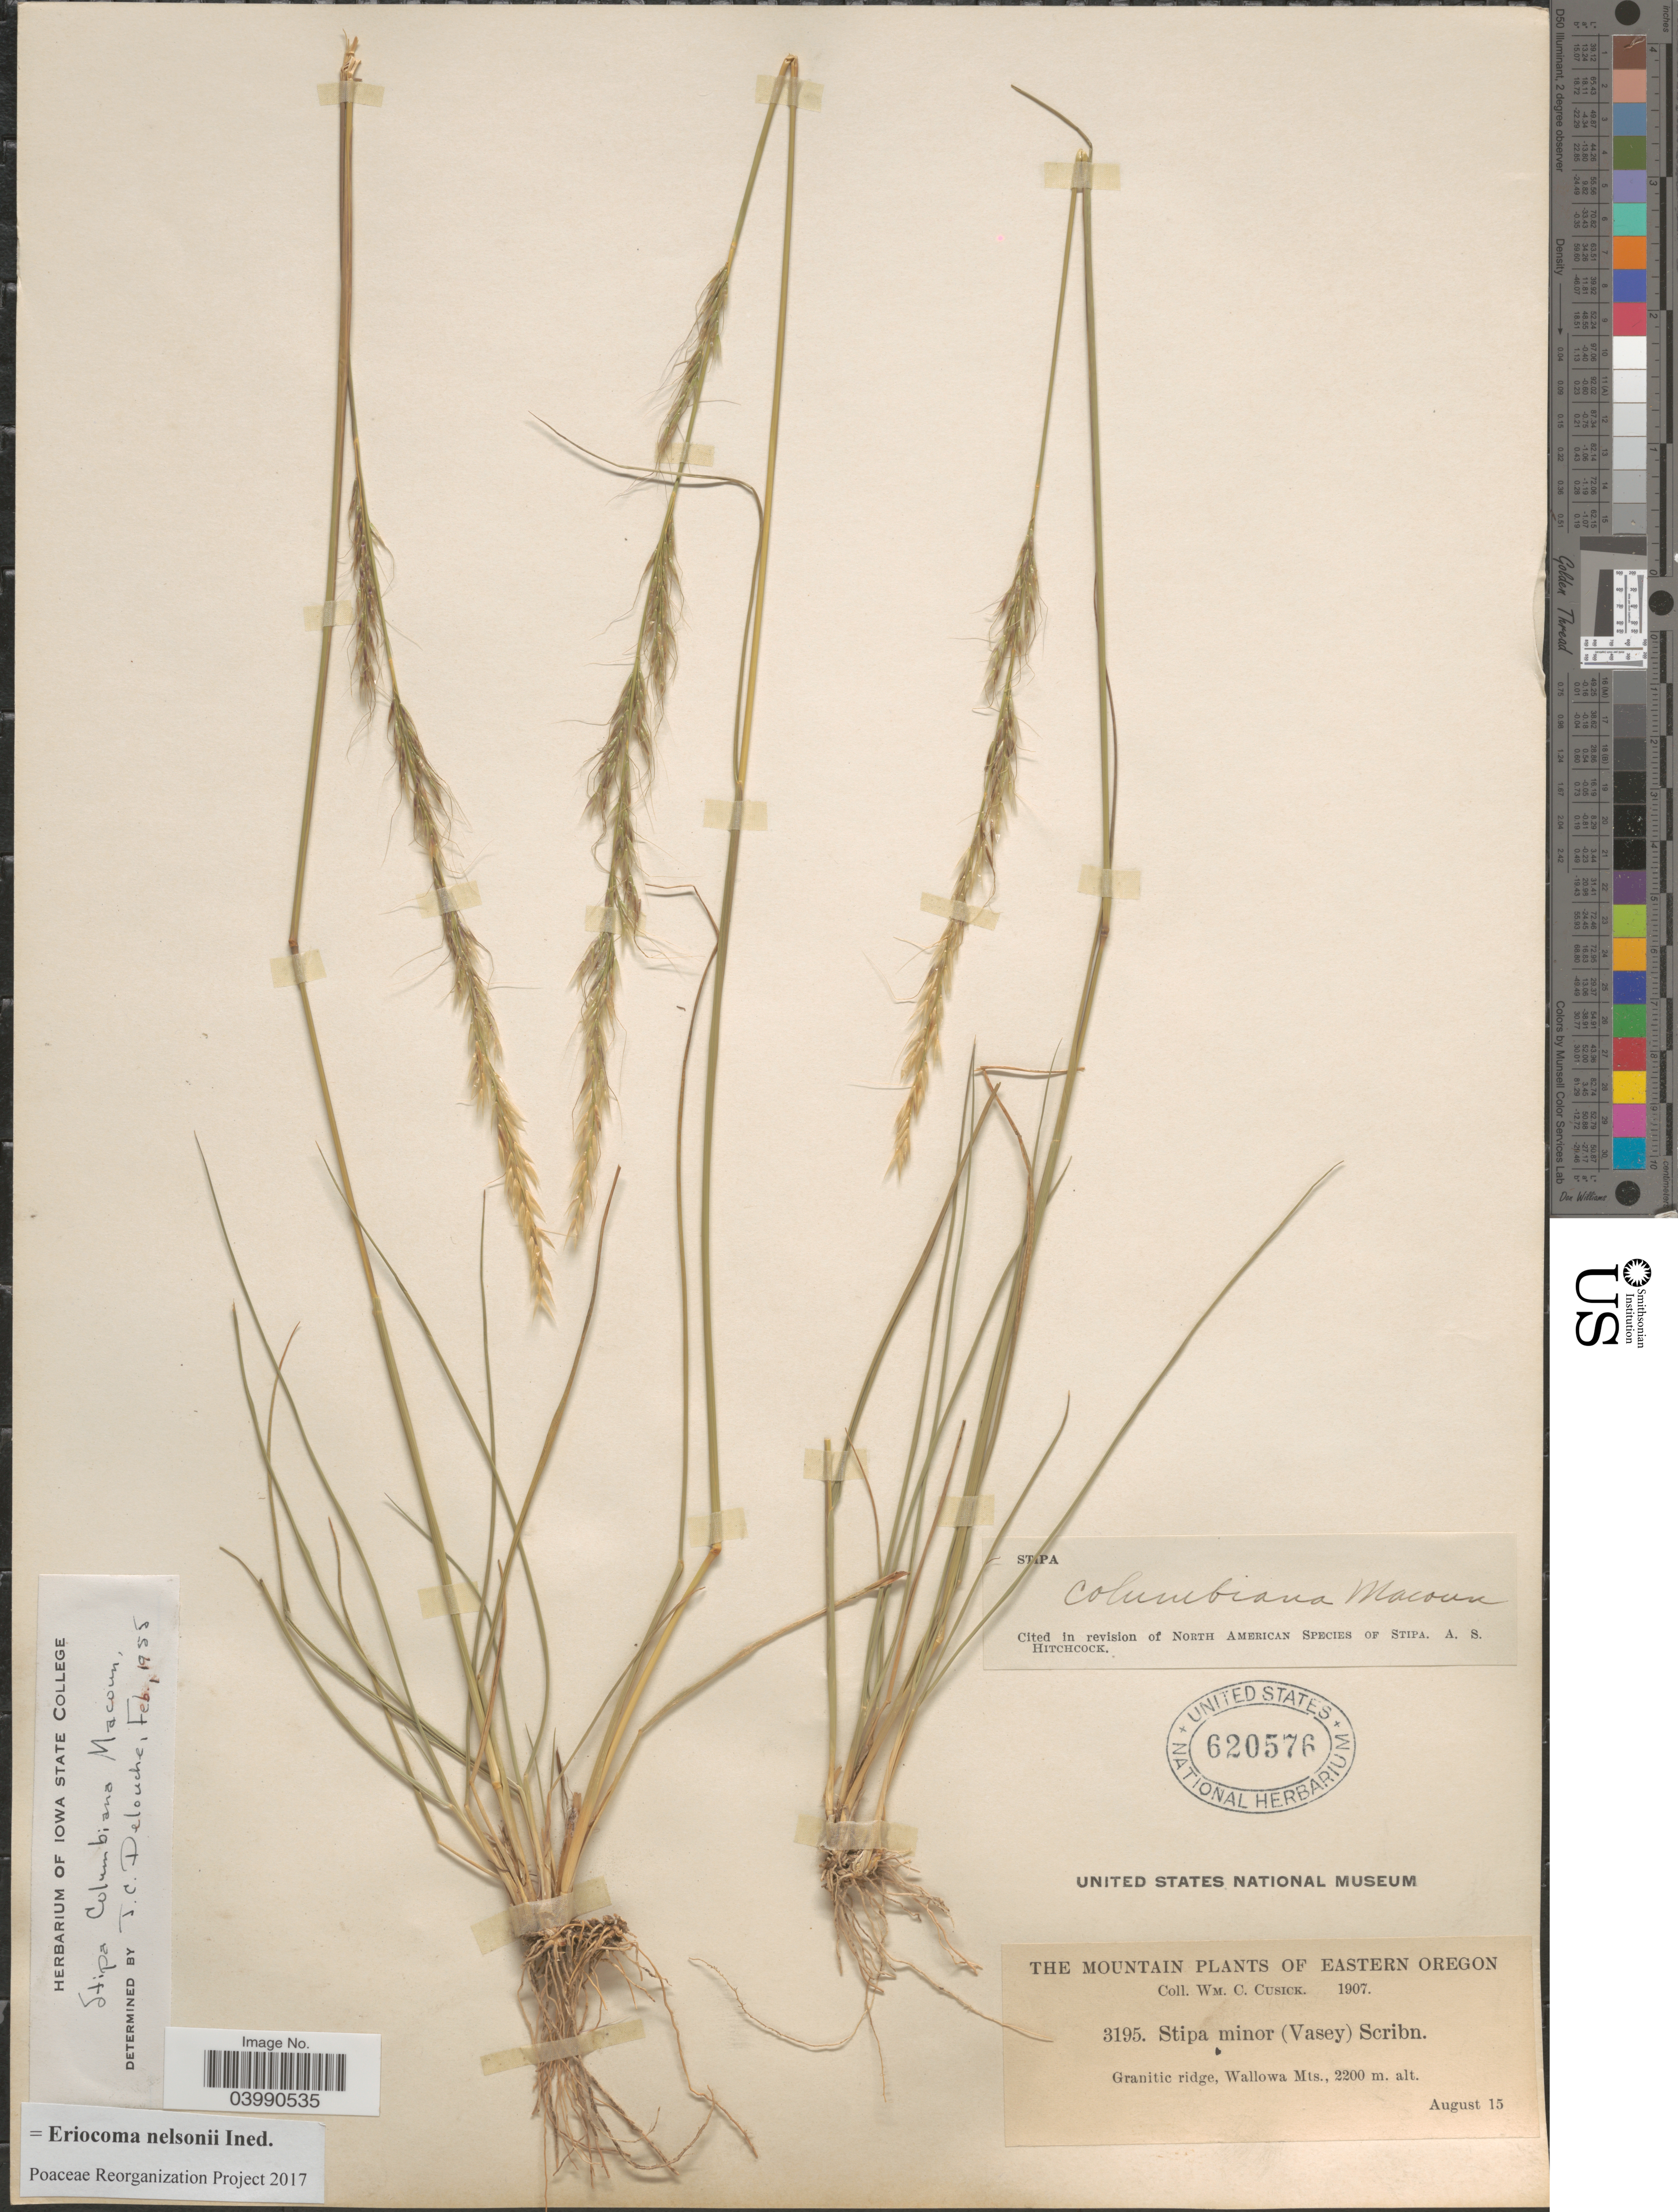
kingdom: Plantae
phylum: Tracheophyta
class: Liliopsida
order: Poales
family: Poaceae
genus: Eriocoma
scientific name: Eriocoma nelsonii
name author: (Scribn.) Romasch.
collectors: W. C. Cusick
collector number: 3195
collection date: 1907-08-15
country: United States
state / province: Oregon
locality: Eastern Oregon. Granitic ridge, Wallowa Mts.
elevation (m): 2200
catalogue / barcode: US 620576